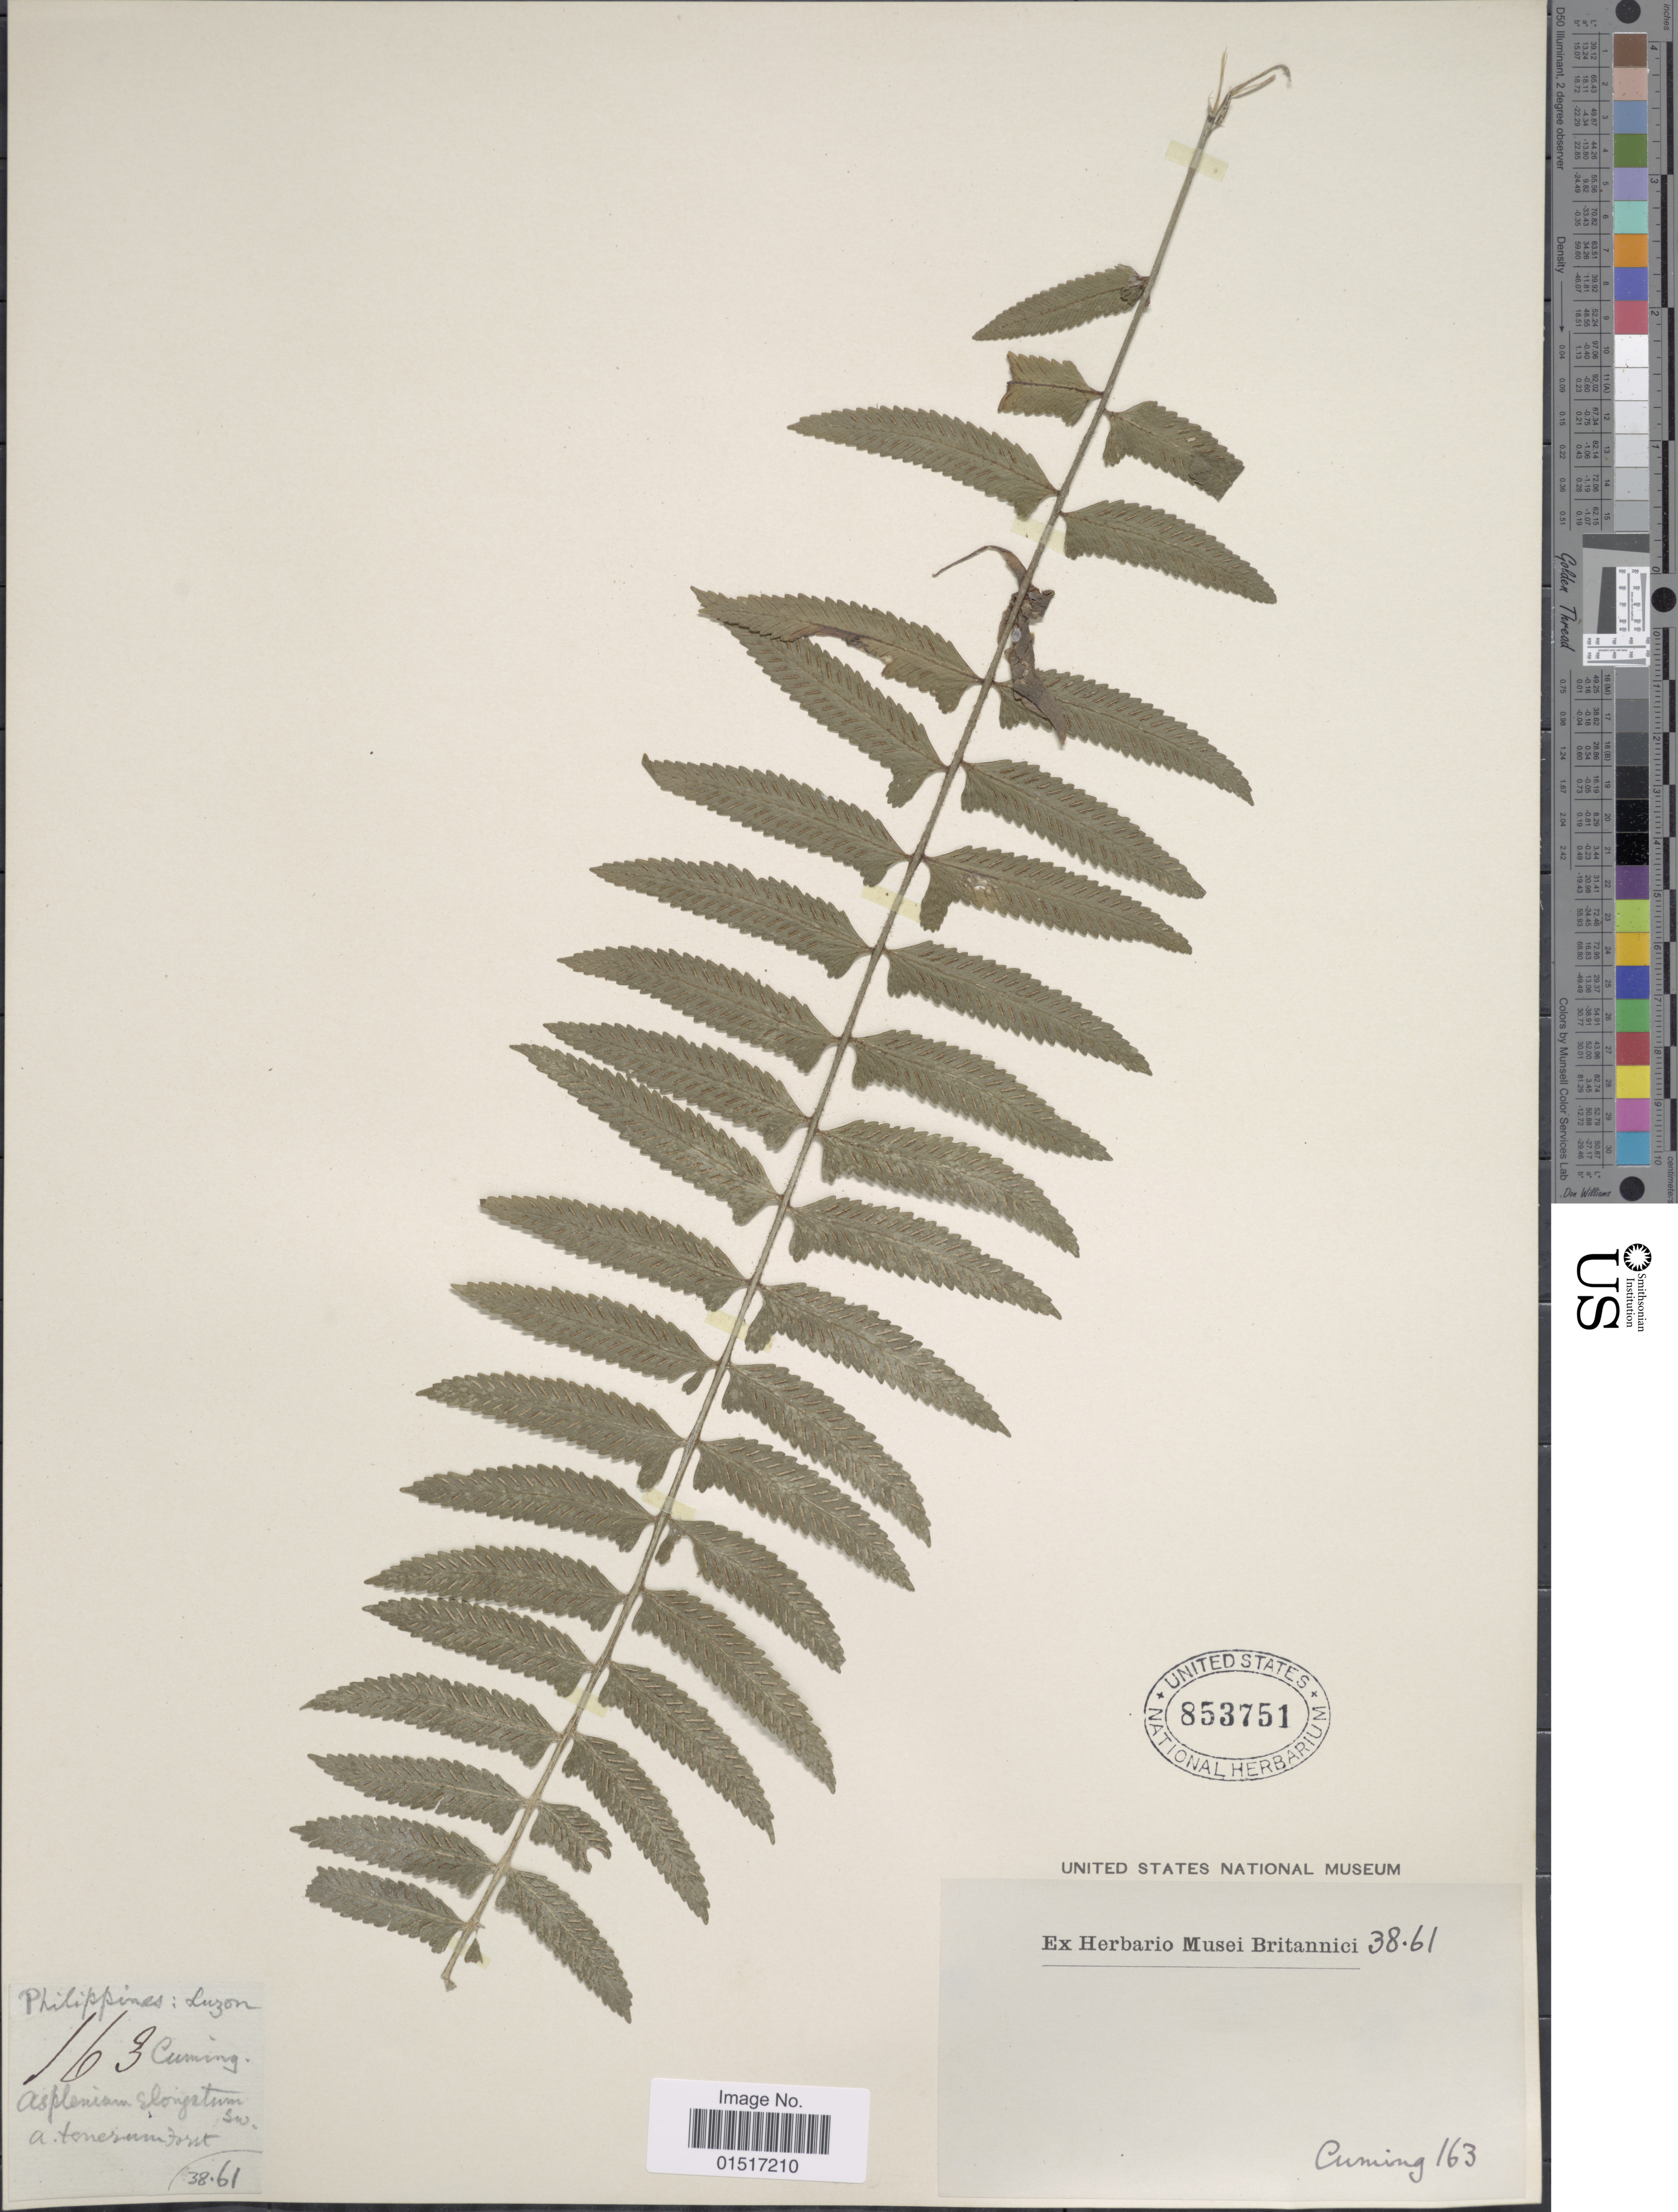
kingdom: Plantae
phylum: Tracheophyta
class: Polypodiopsida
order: Polypodiales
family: Aspleniaceae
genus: Asplenium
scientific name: Asplenium tenerum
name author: G. Forst.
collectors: -. Cuming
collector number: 163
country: Philippines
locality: Luzon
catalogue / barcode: US 853751